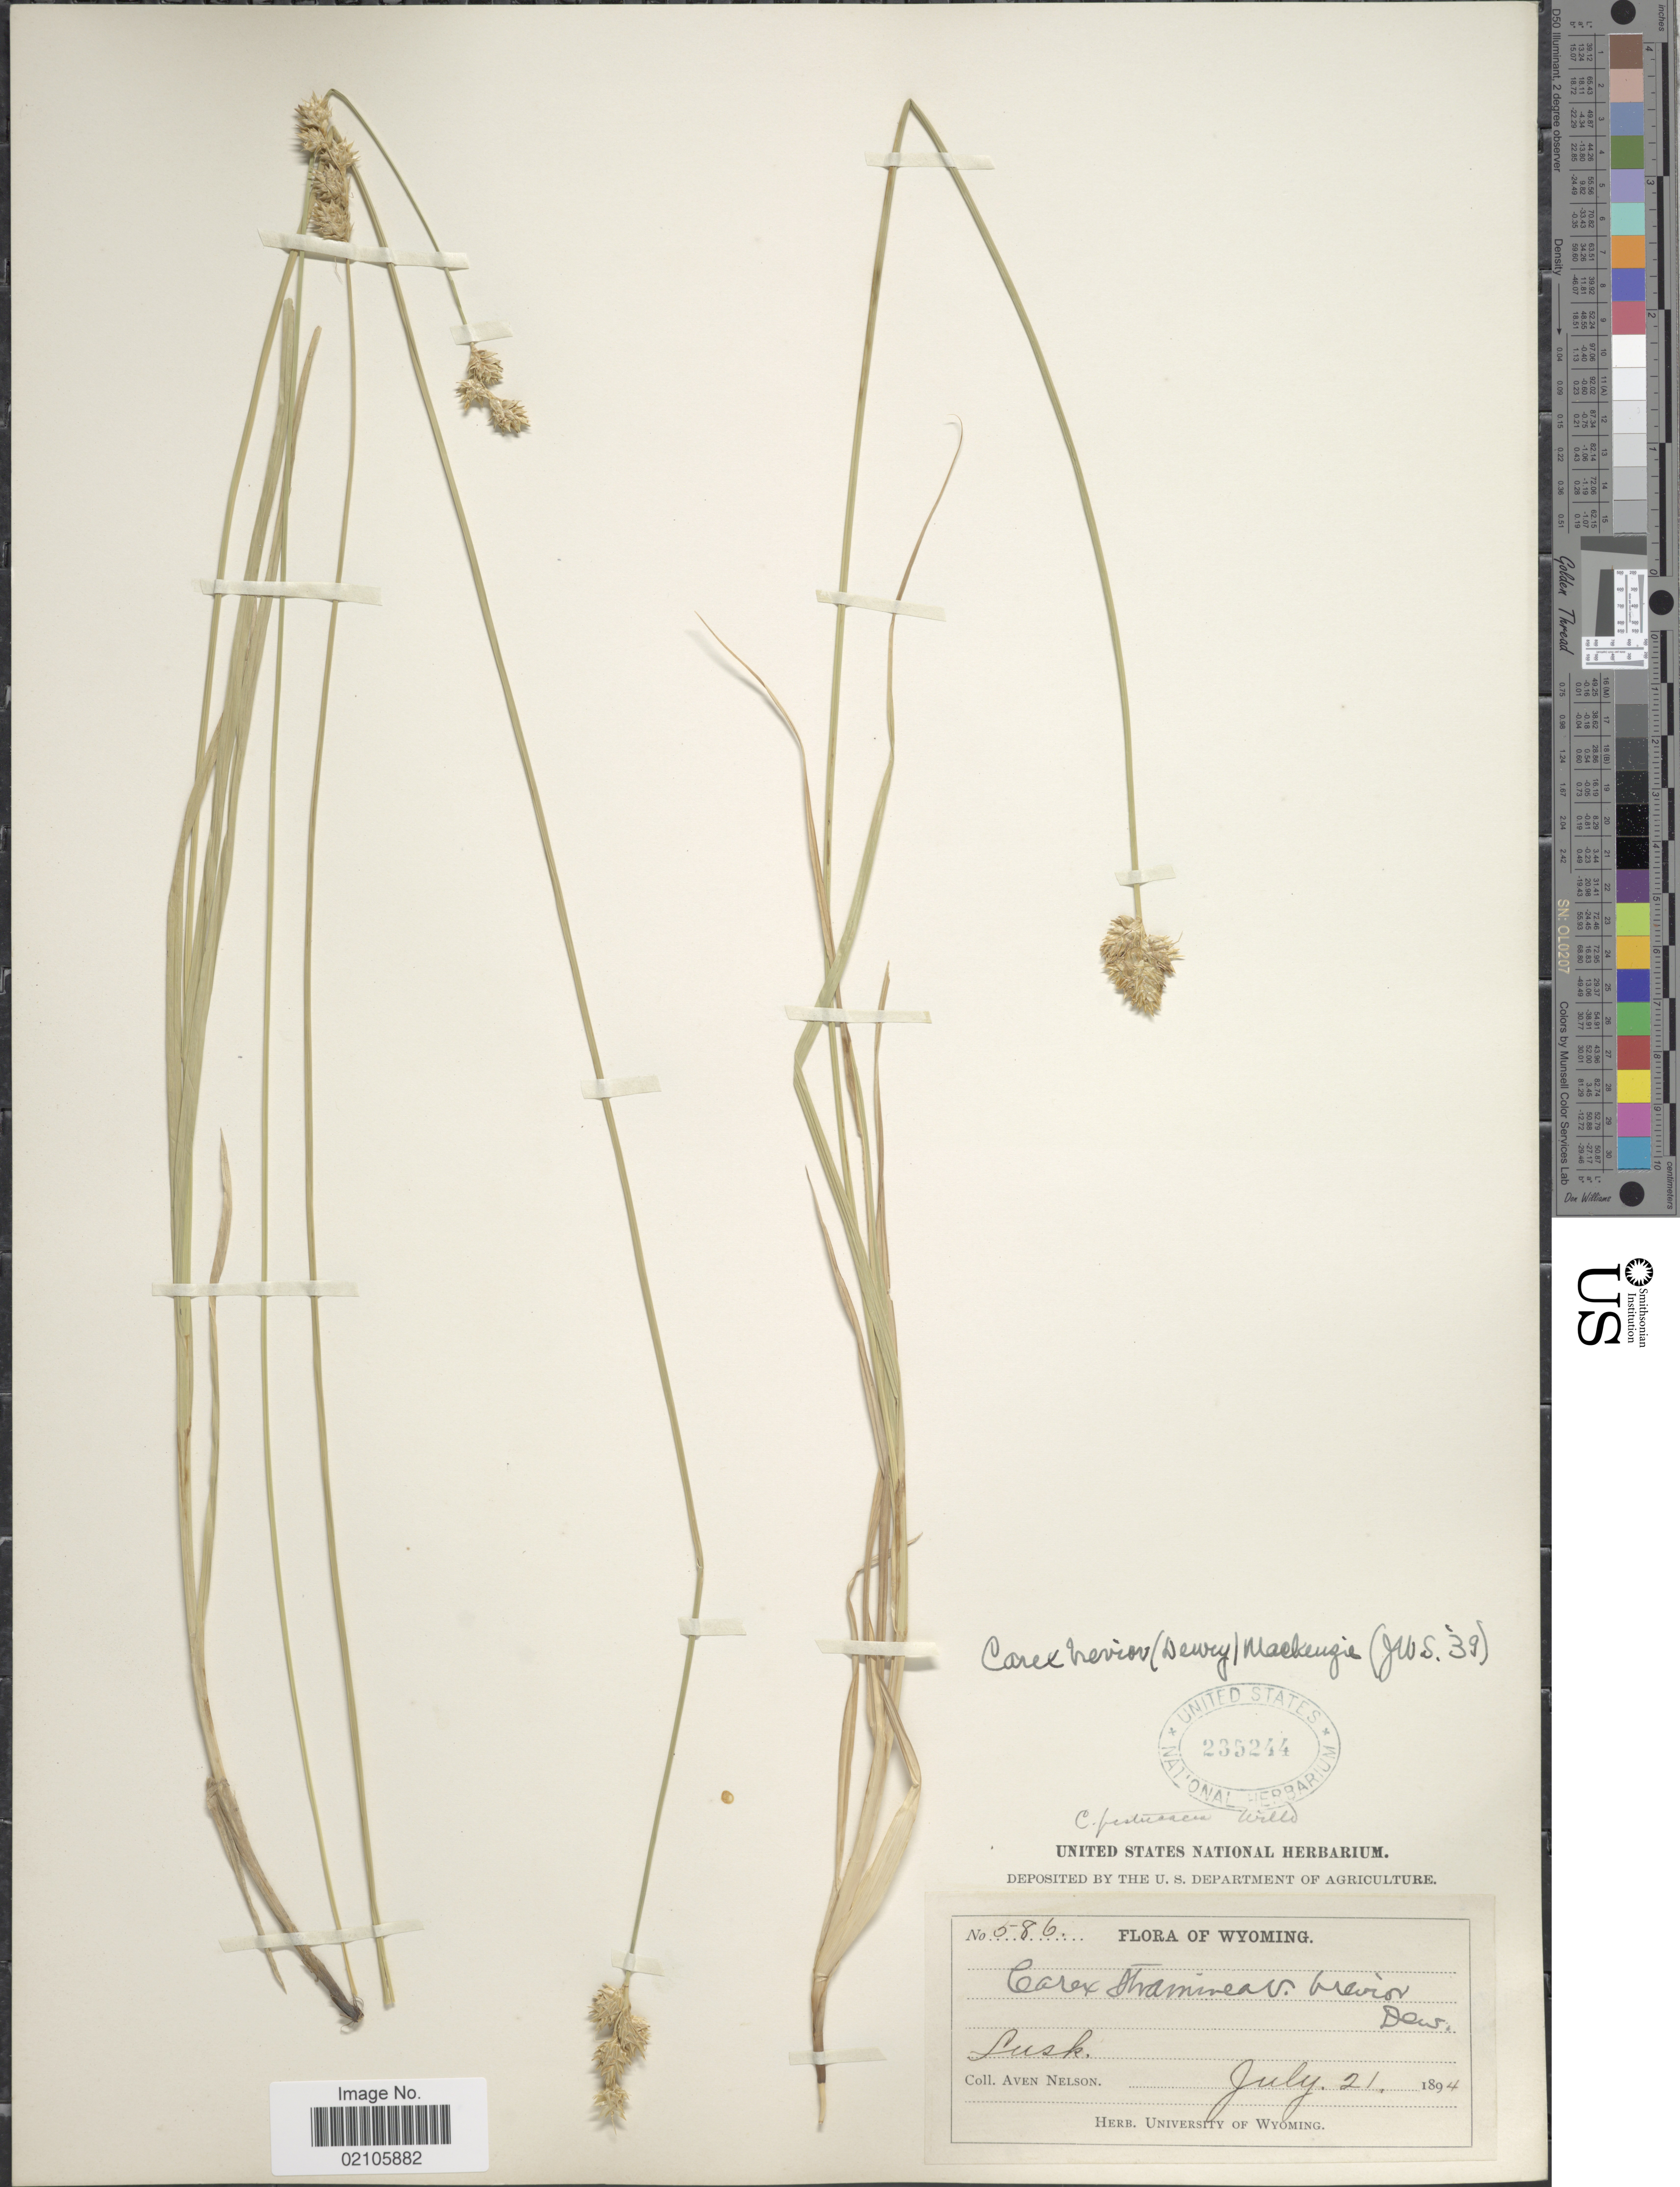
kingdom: Plantae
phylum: Tracheophyta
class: Liliopsida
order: Poales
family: Cyperaceae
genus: Carex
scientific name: Carex brevior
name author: (Dewey) Mack. ex Lunell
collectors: A. Nelson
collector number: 586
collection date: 1894-07-21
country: United States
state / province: Wyoming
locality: Lusk.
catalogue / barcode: US 235244